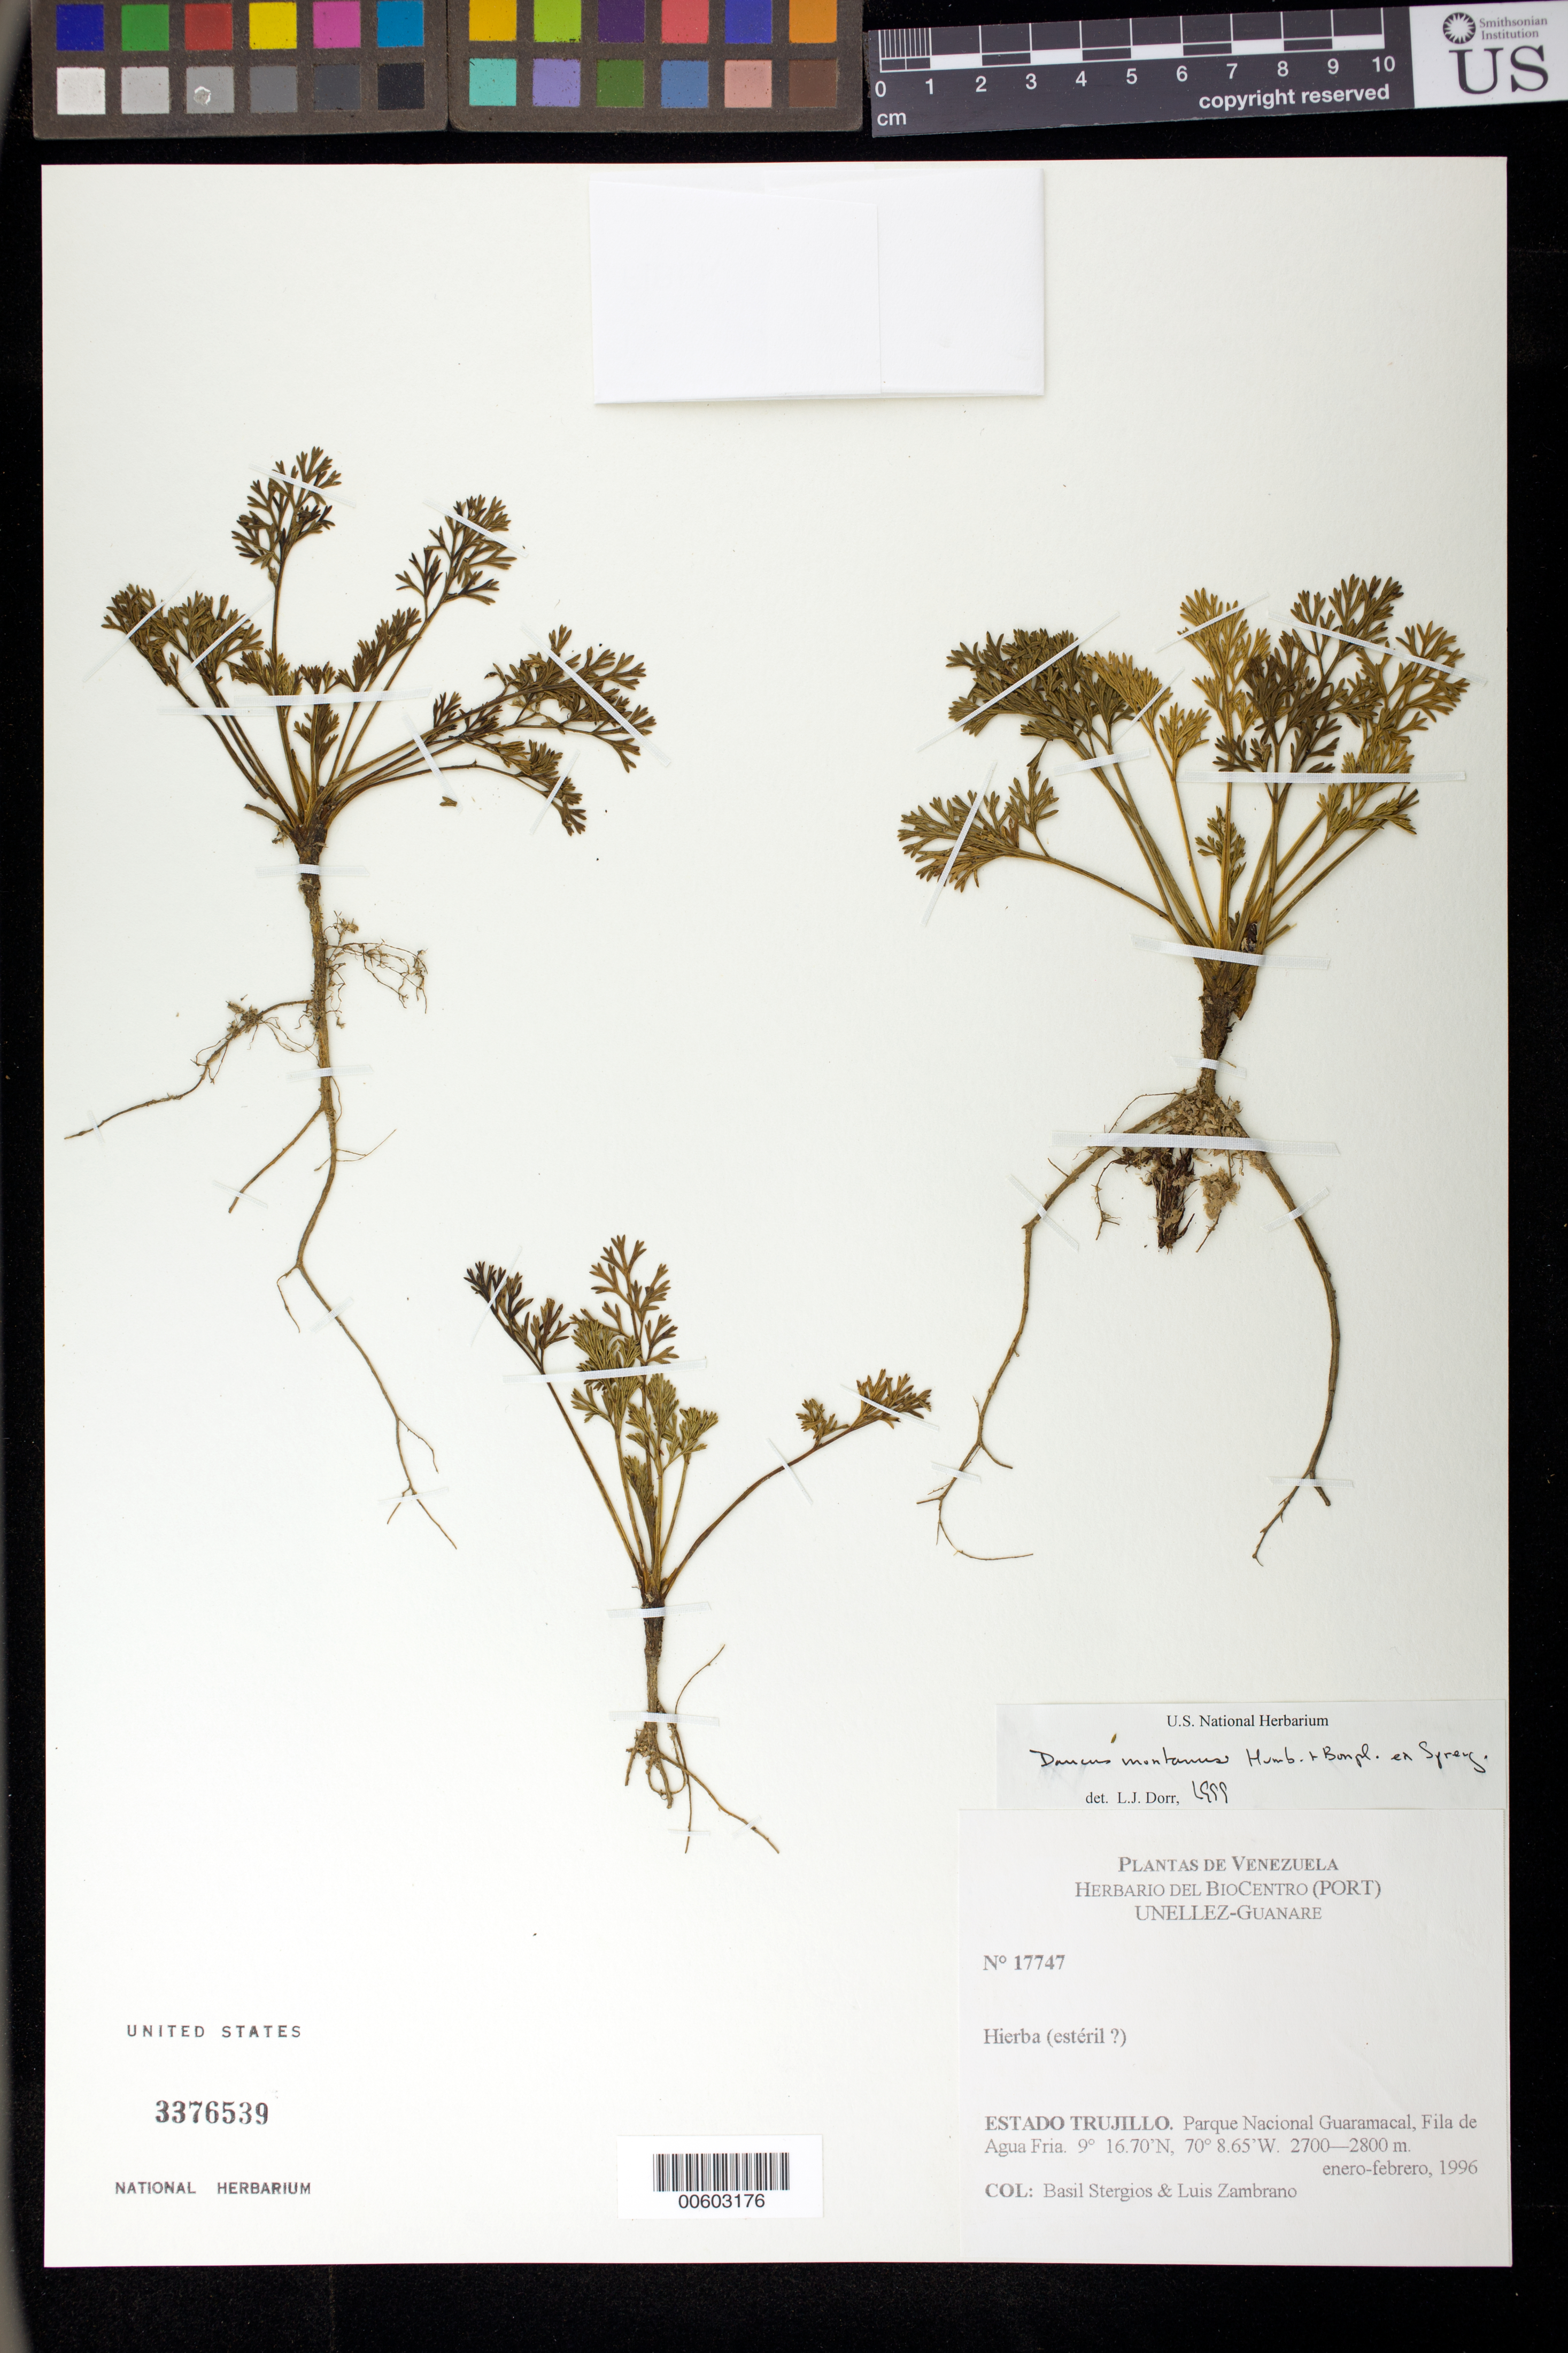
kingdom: Plantae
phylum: Tracheophyta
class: Magnoliopsida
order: Apiales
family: Apiaceae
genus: Daucus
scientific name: Daucus montanus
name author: Humb. & Bonpl. ex Spreng.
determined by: Dorr, L. J., (BOT), Smithsonian Institution - National Museum of Natural History (UNITED STATES)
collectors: B. G. Stergios & L. Zambrano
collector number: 17747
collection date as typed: Jan 1996 to -- Feb 1996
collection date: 1996-01/1996-02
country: Venezuela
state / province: Trujillo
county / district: Boconó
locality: Parque Nacional Guaramacal, Fila de Agua Fria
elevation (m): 2700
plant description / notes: PORT, US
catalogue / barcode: US 3376539